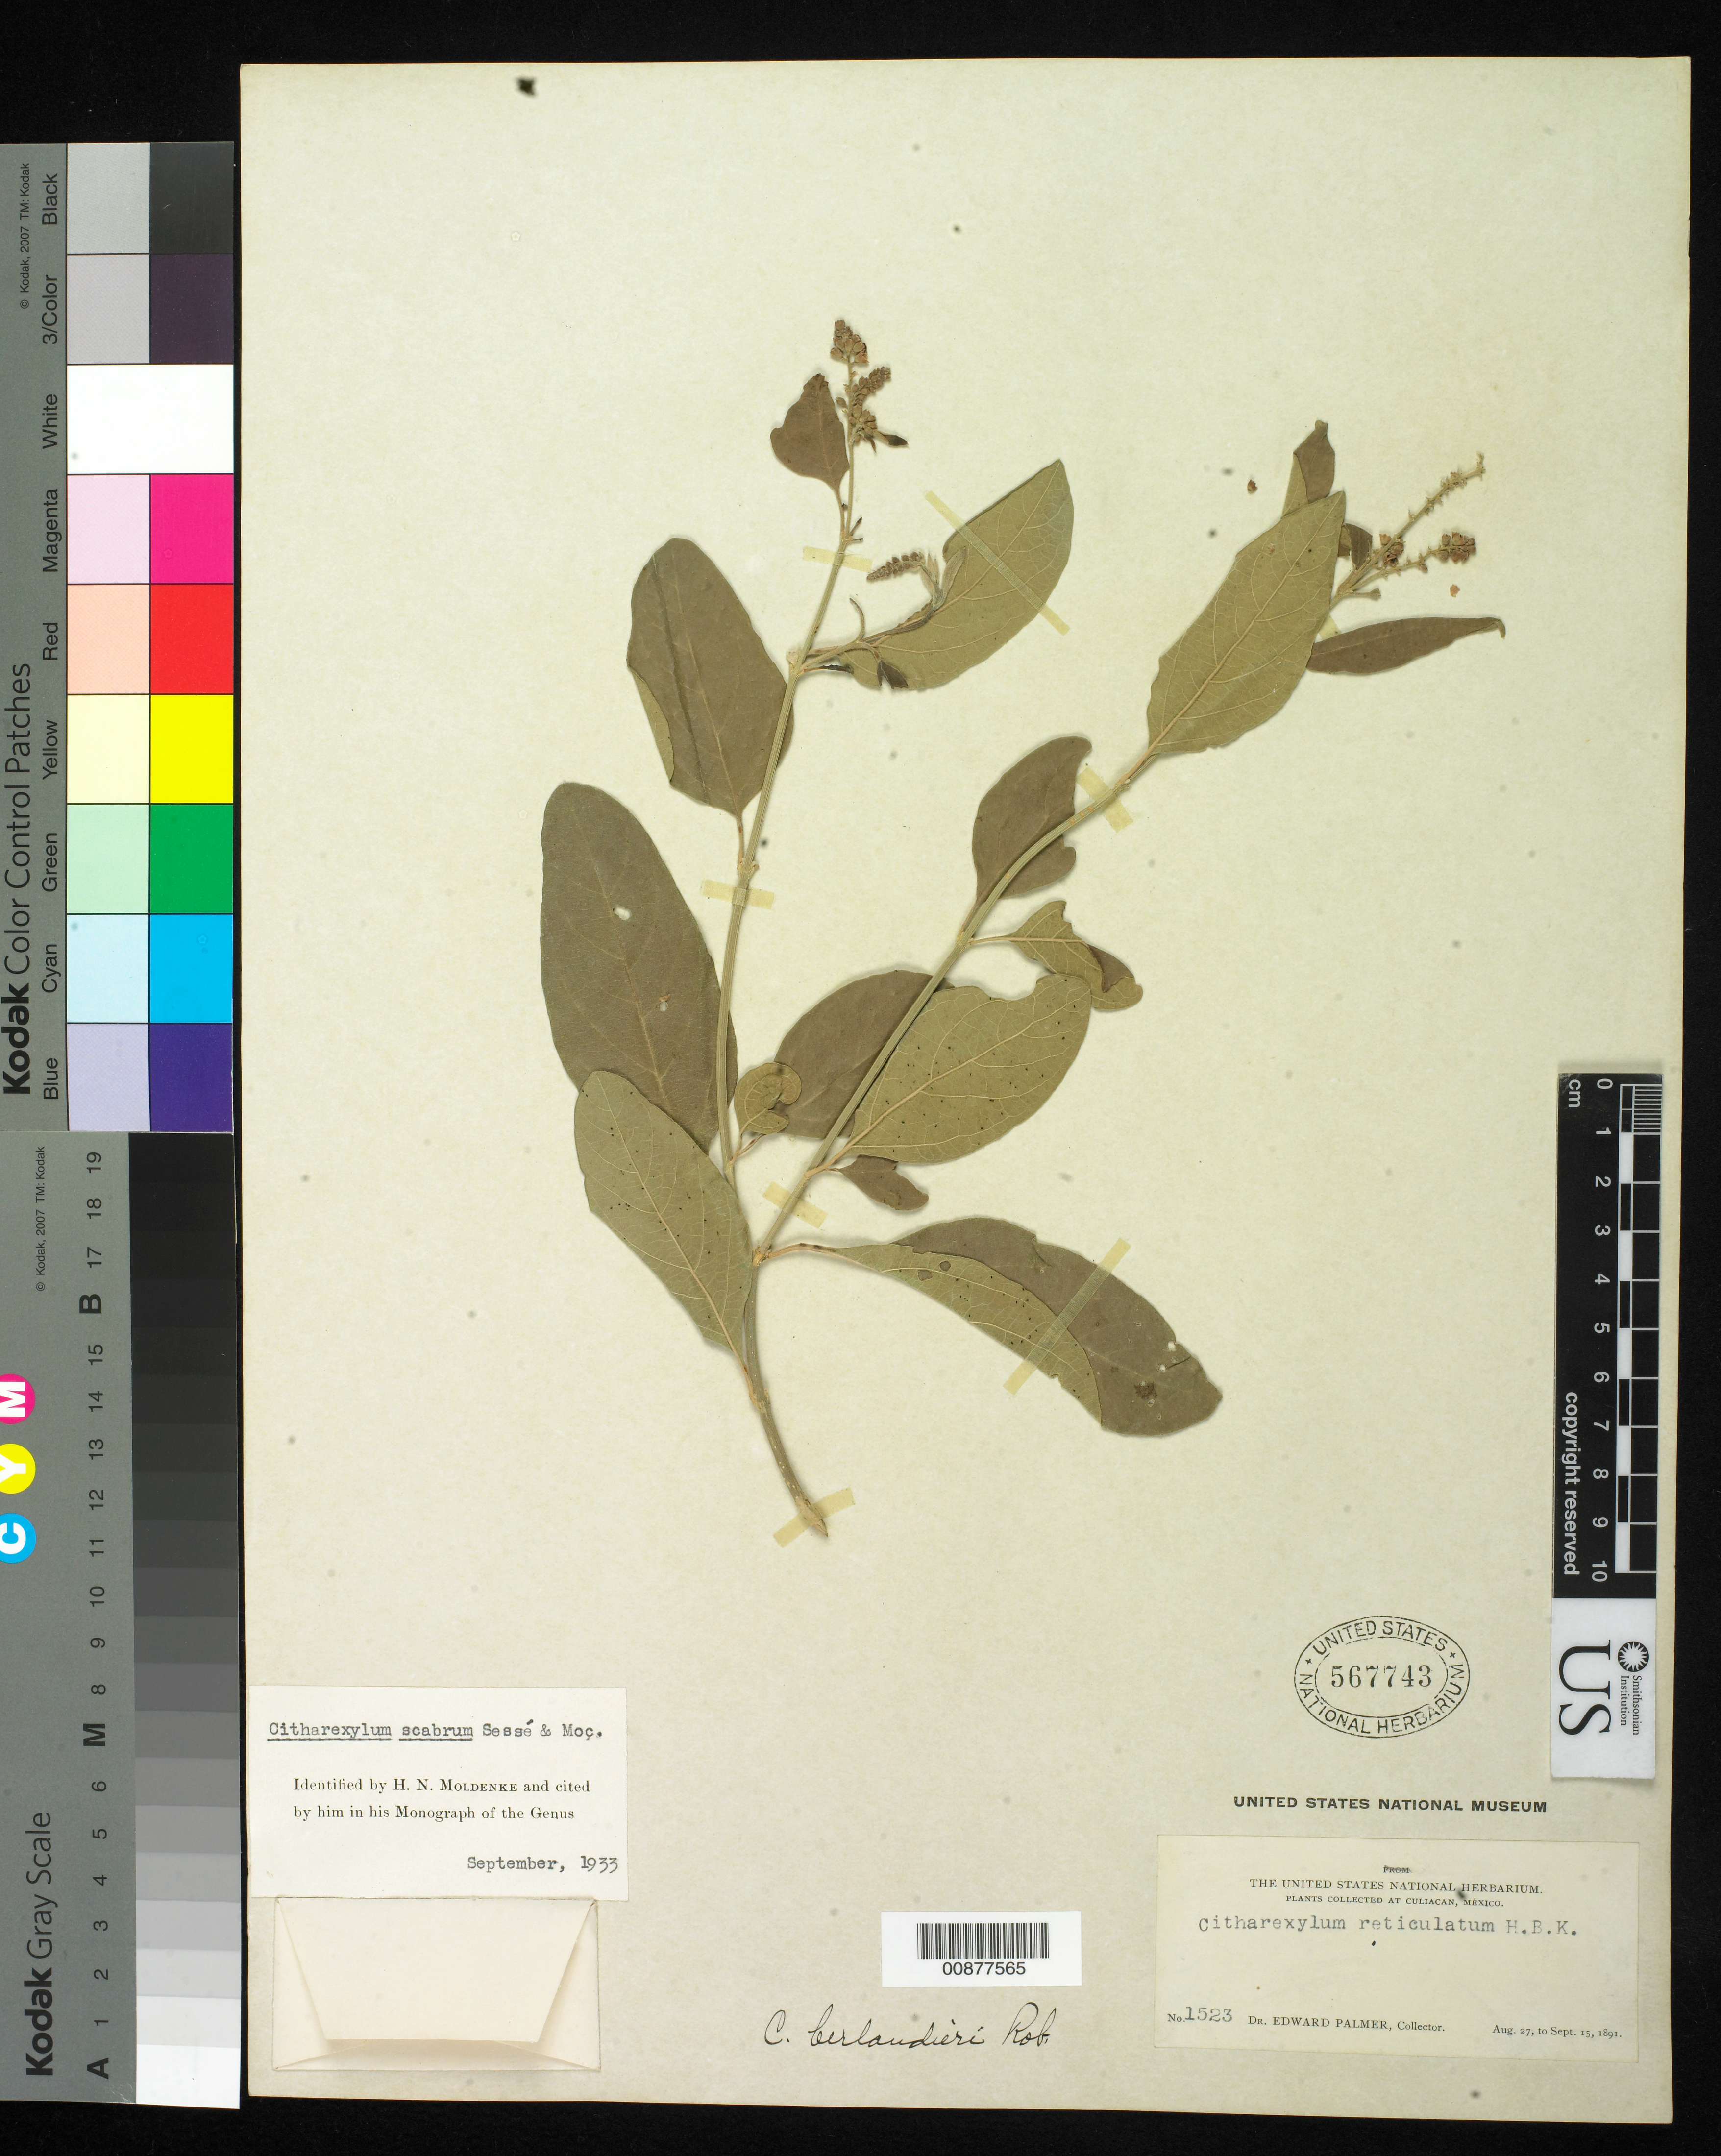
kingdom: Plantae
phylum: Tracheophyta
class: Magnoliopsida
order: Lamiales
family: Verbenaceae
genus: Citharexylum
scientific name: Citharexylum scabrum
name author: Moc. ex Sessé & D. Don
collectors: E. Palmer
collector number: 1523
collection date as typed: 27 Aug 1891 to 15 Sep 1891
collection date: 1891-08-27/1891-09-15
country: Mexico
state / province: Sinaloa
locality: Culiacan, Sinaloa.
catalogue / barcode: US 567743